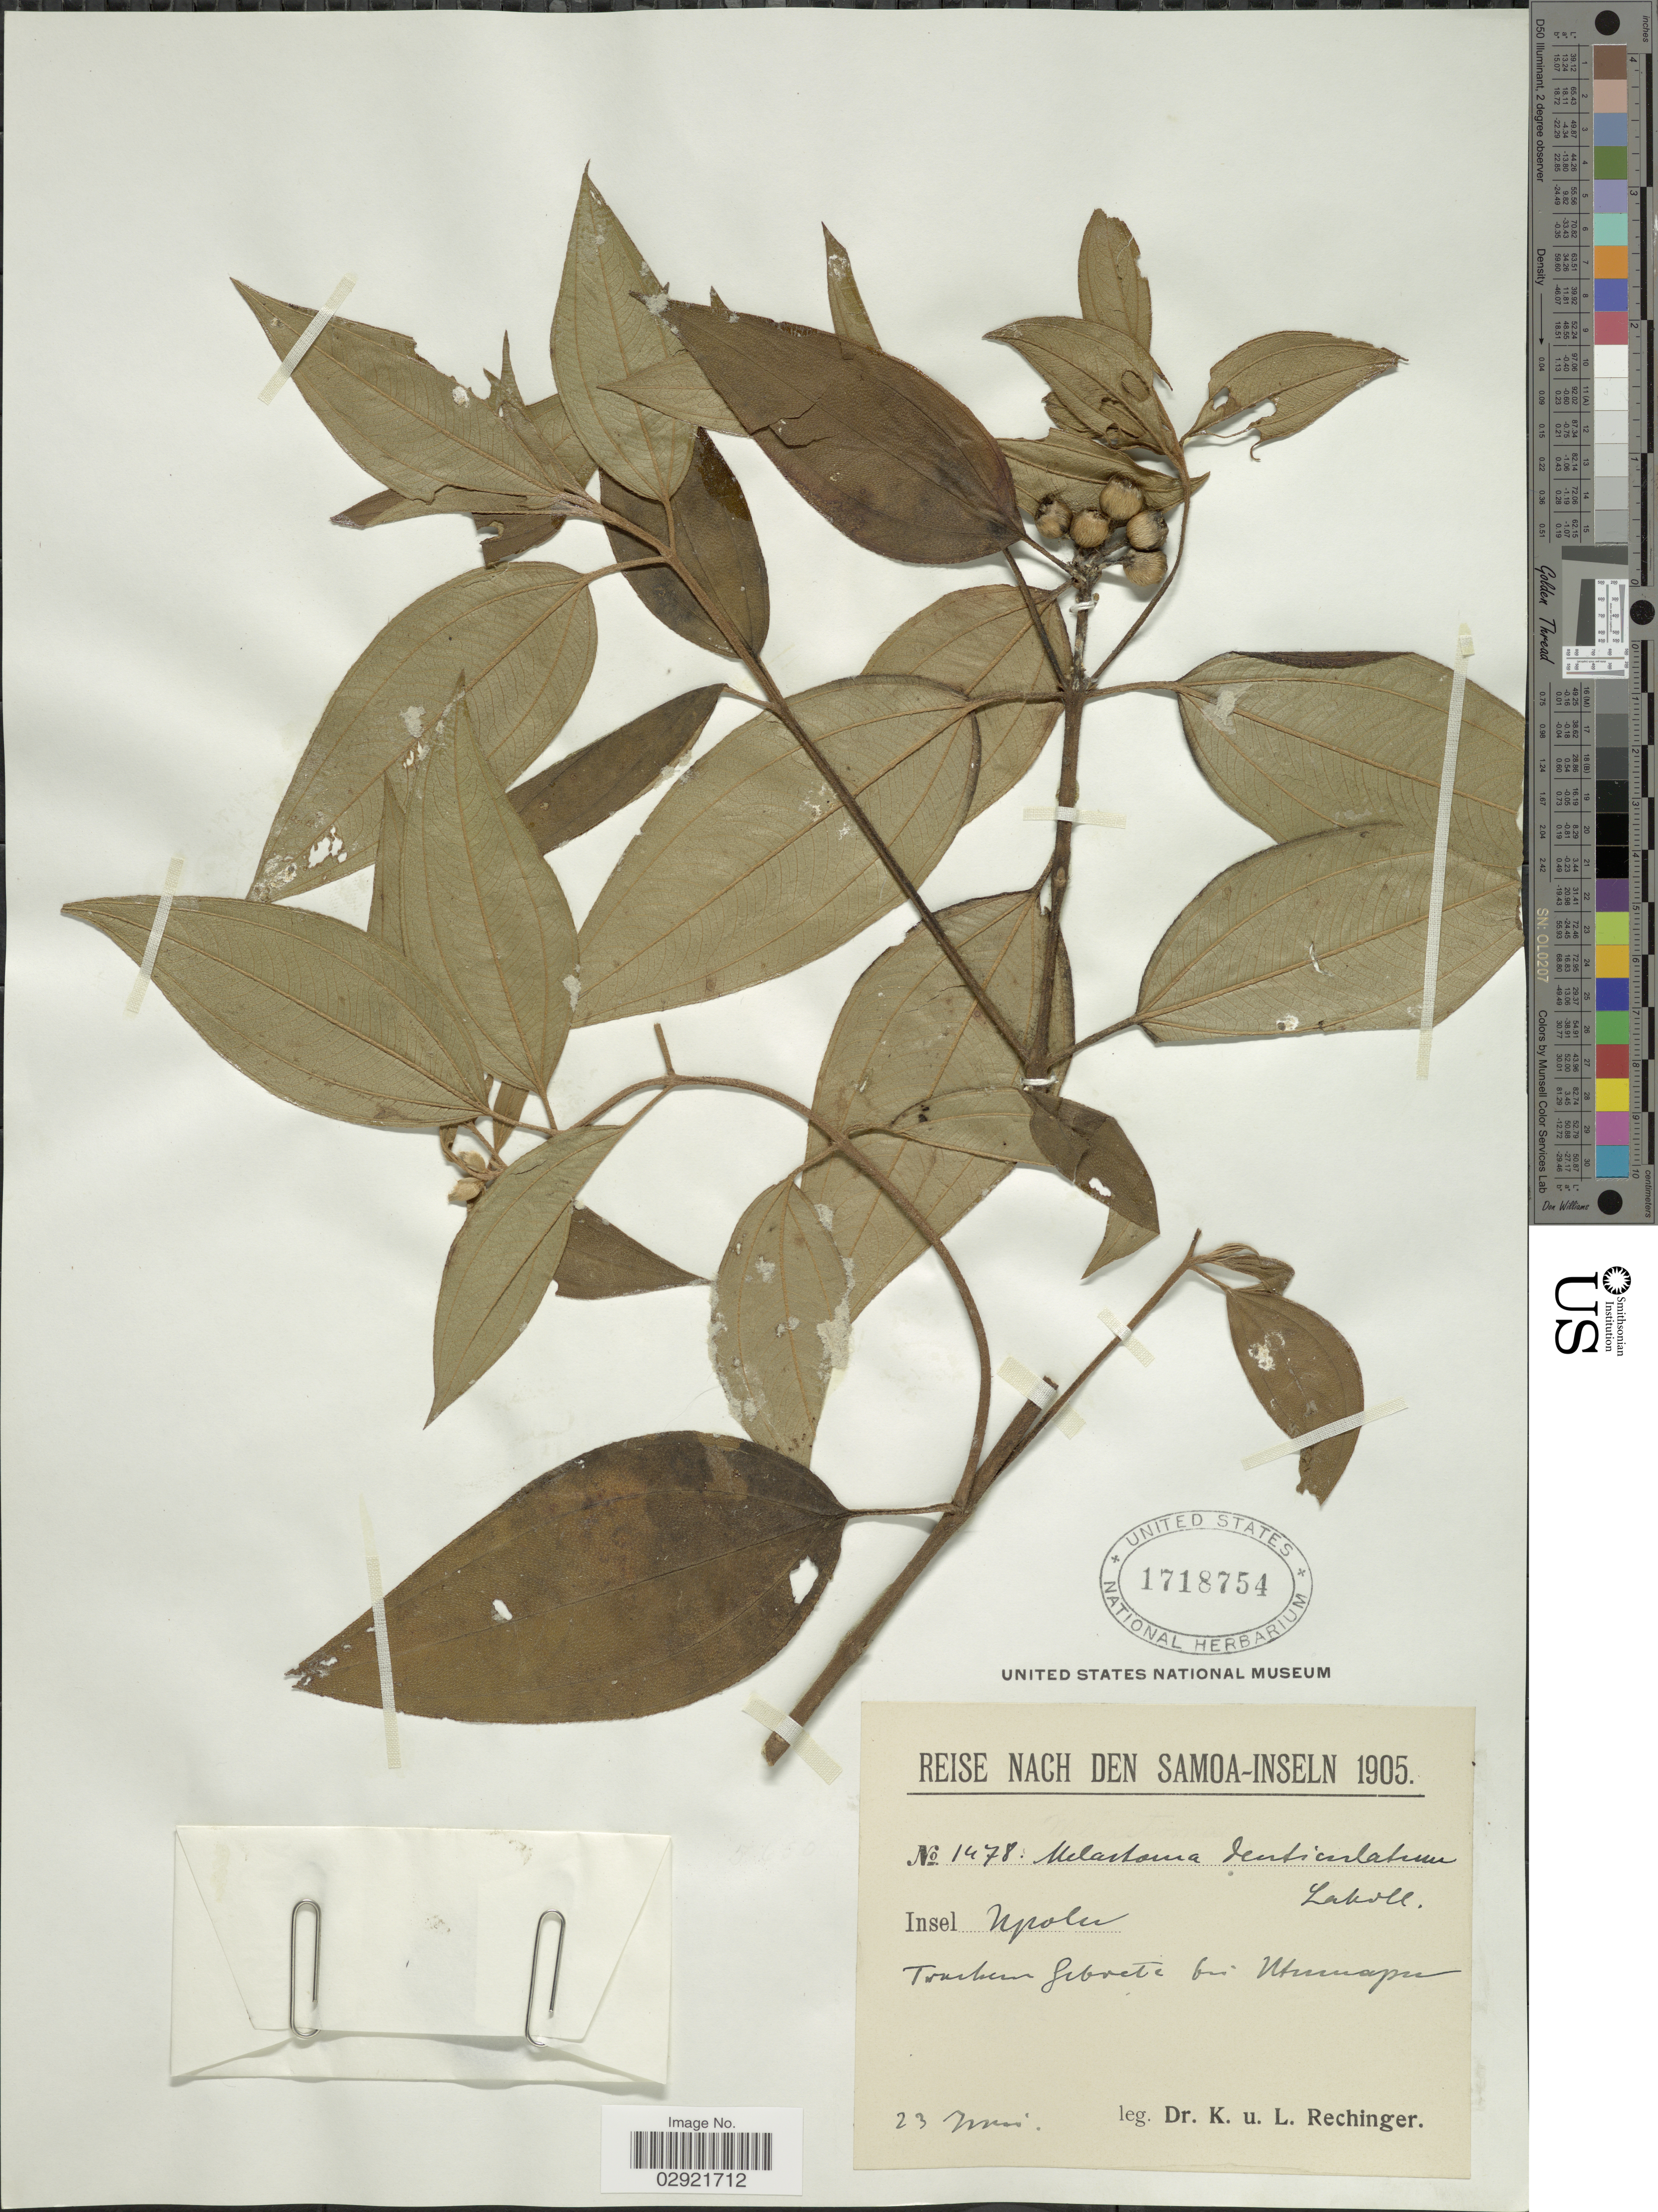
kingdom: Plantae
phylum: Tracheophyta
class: Magnoliopsida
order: Myrtales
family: Melastomataceae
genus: Melastoma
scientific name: Melastoma malabathricum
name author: L.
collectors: K. Rechinger & L. Rechinger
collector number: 1478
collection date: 1905-05-23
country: Samoa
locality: Insel Upolu. [illegible text]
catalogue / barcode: US 1718754